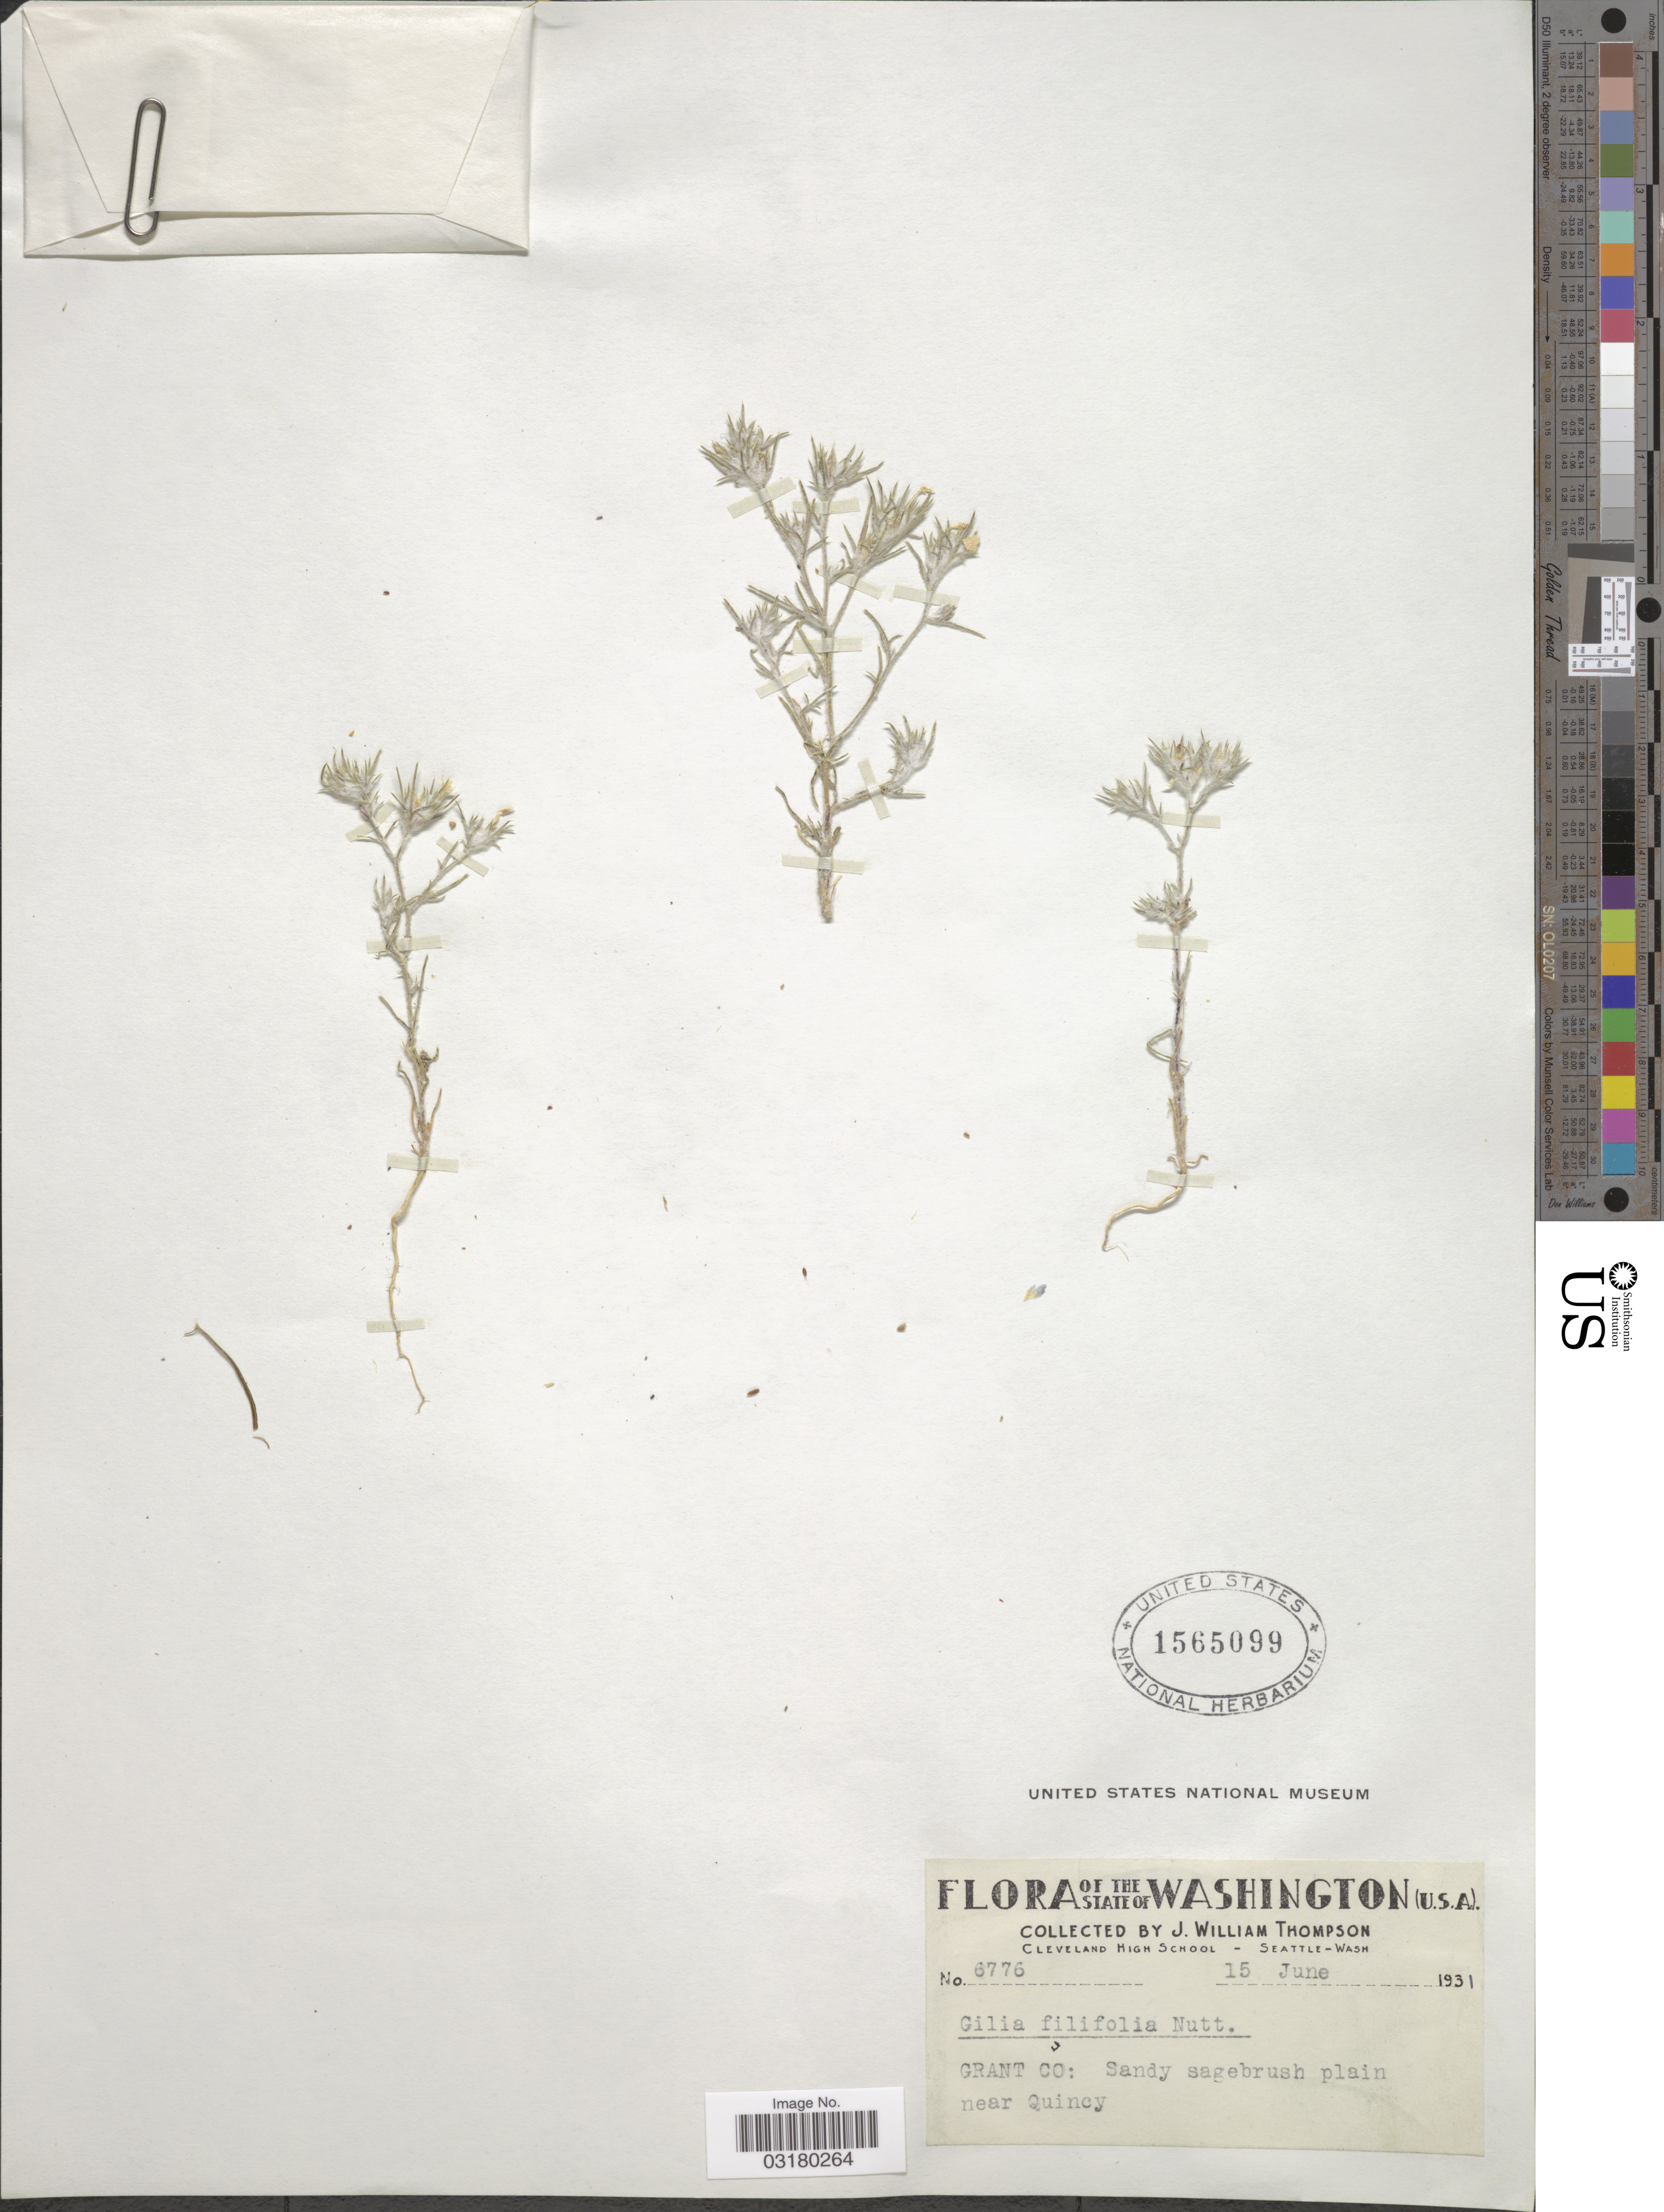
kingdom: Plantae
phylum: Tracheophyta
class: Magnoliopsida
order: Ericales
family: Polemoniaceae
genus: Eriastrum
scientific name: Eriastrum filifolium (Nutt.) Wooton & Standl.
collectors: J. W. Thompson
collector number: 6776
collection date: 1931-06-15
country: United States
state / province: Washington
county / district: Grant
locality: Grant Co: Sandy sagebrush plain near Quincy.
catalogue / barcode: US 1565099